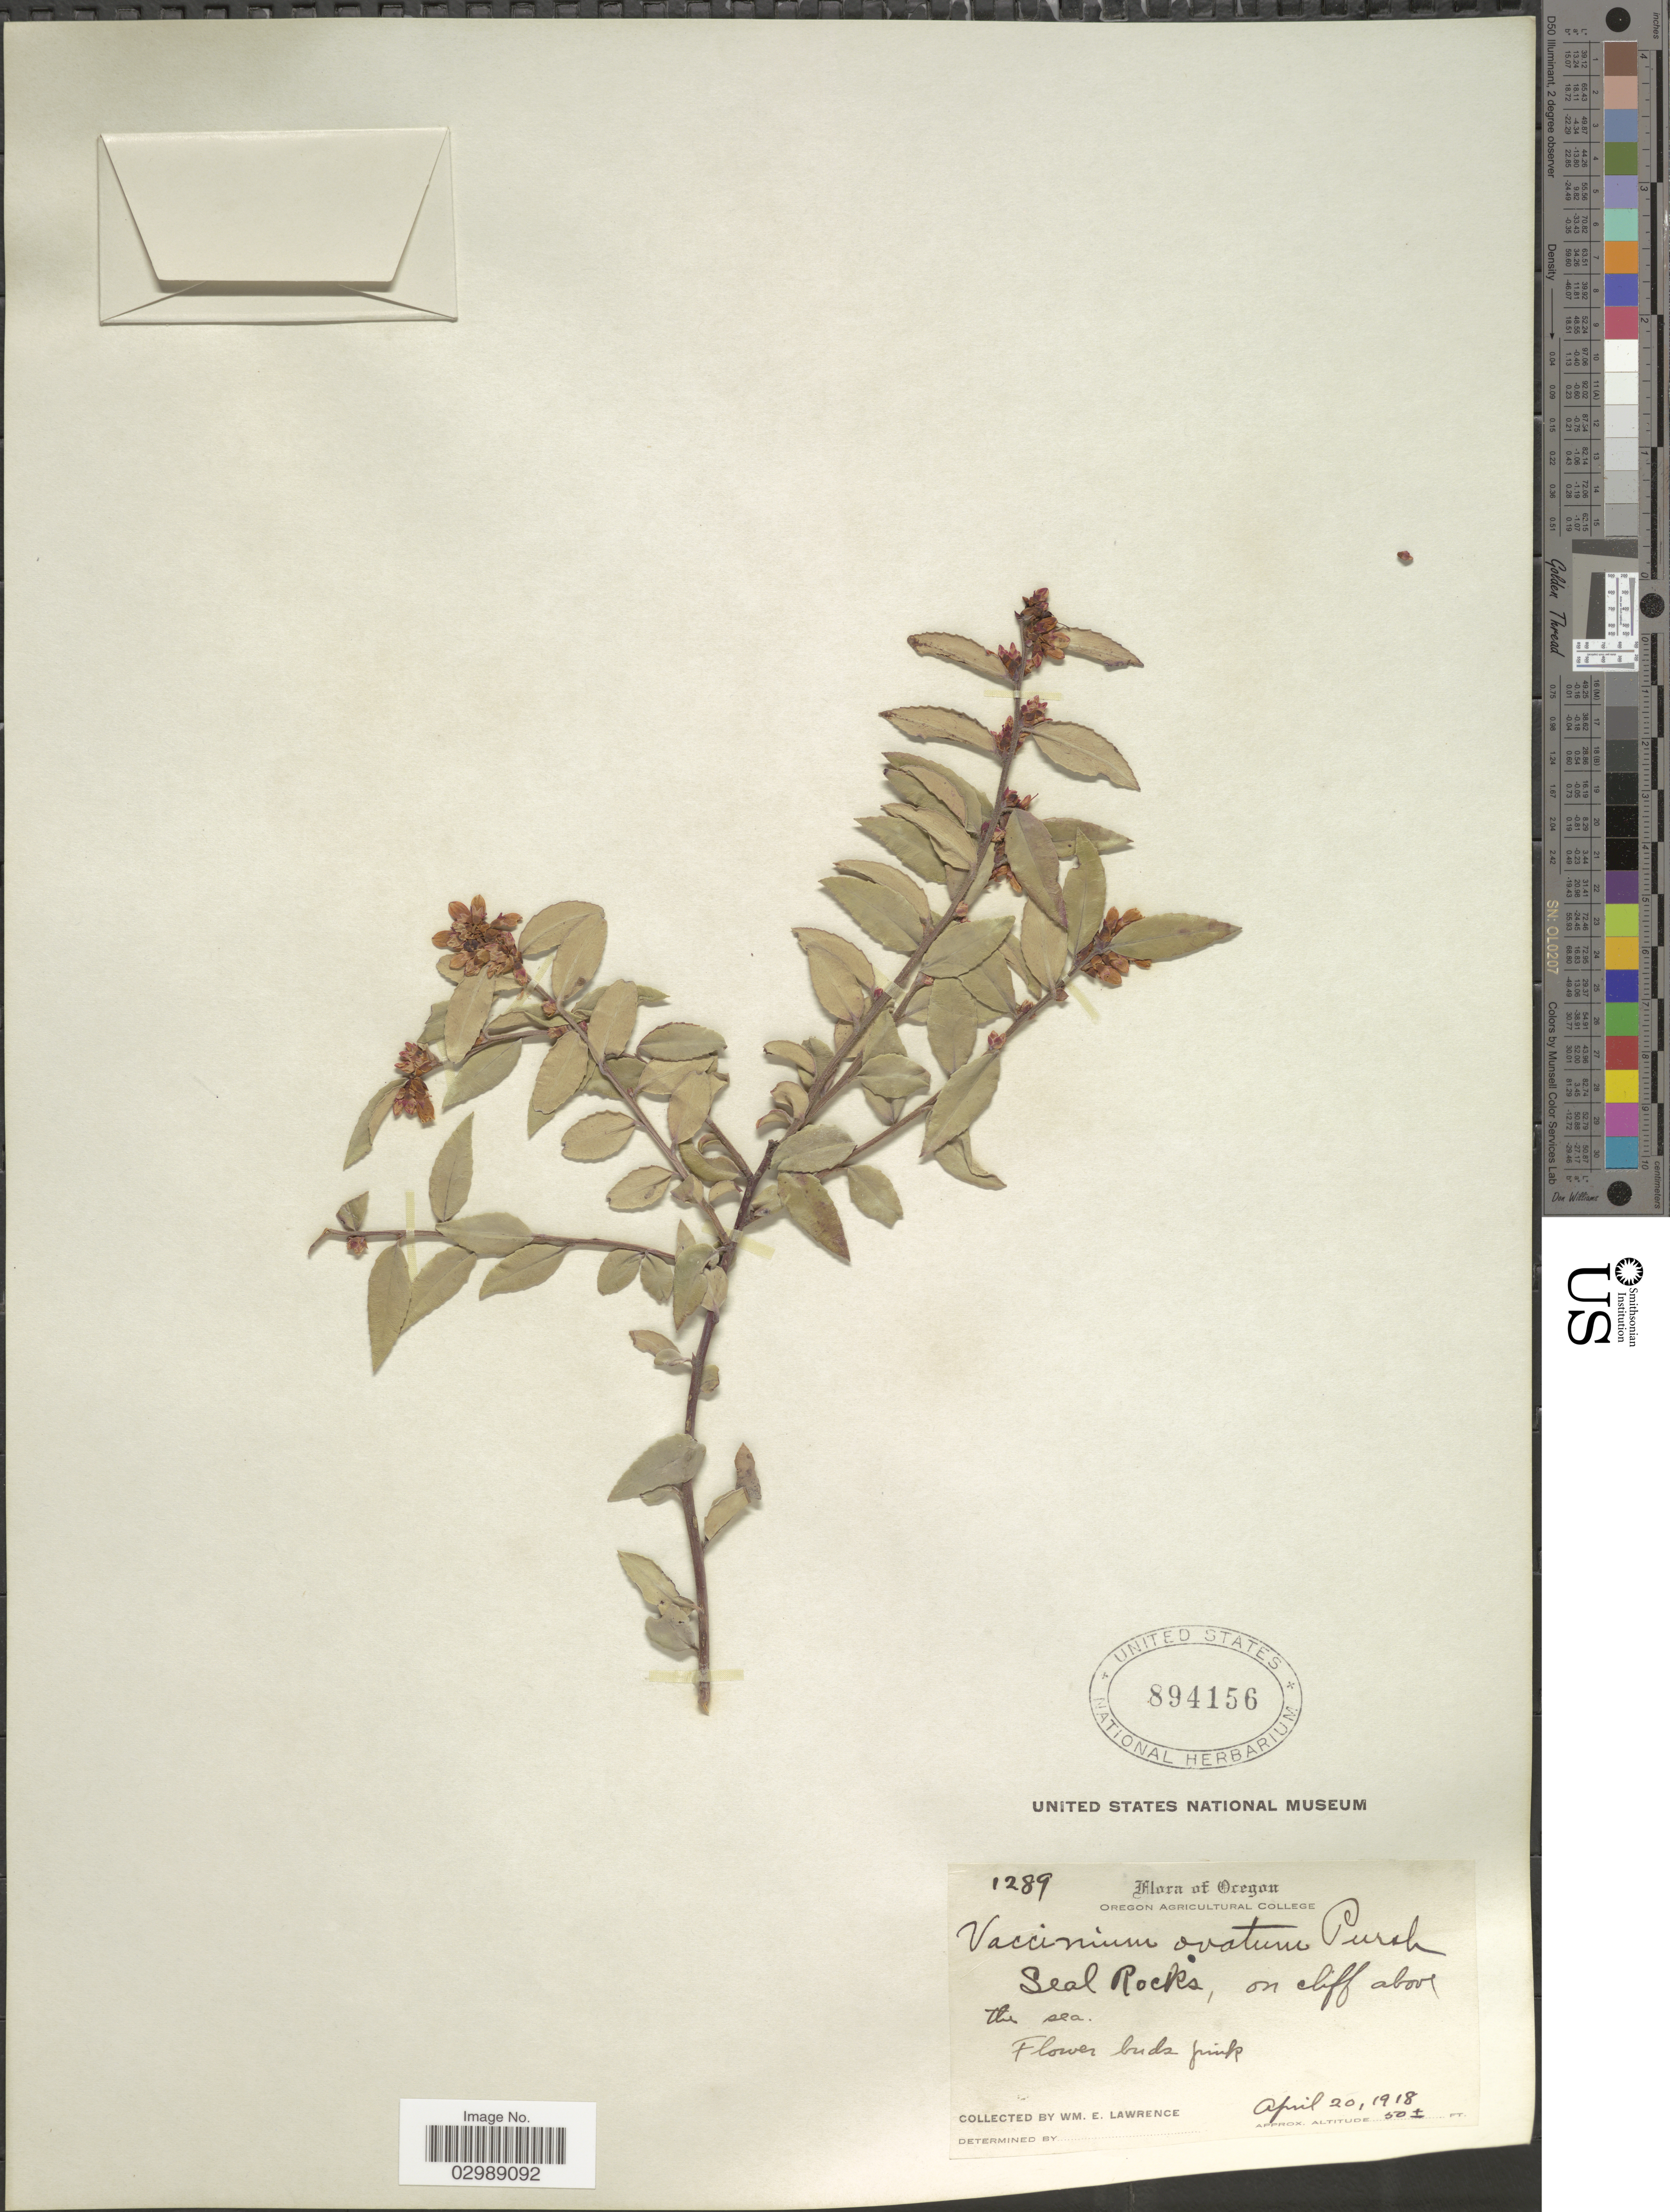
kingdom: Plantae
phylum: Tracheophyta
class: Magnoliopsida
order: Ericales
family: Ericaceae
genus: Vaccinium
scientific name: Vaccinium ovatum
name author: Pursh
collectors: W. Lawrence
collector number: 1289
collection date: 1918-04-20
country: United States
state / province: Oregon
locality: Seal Rocks, on cliff above the sea.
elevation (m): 15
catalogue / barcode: US 894156